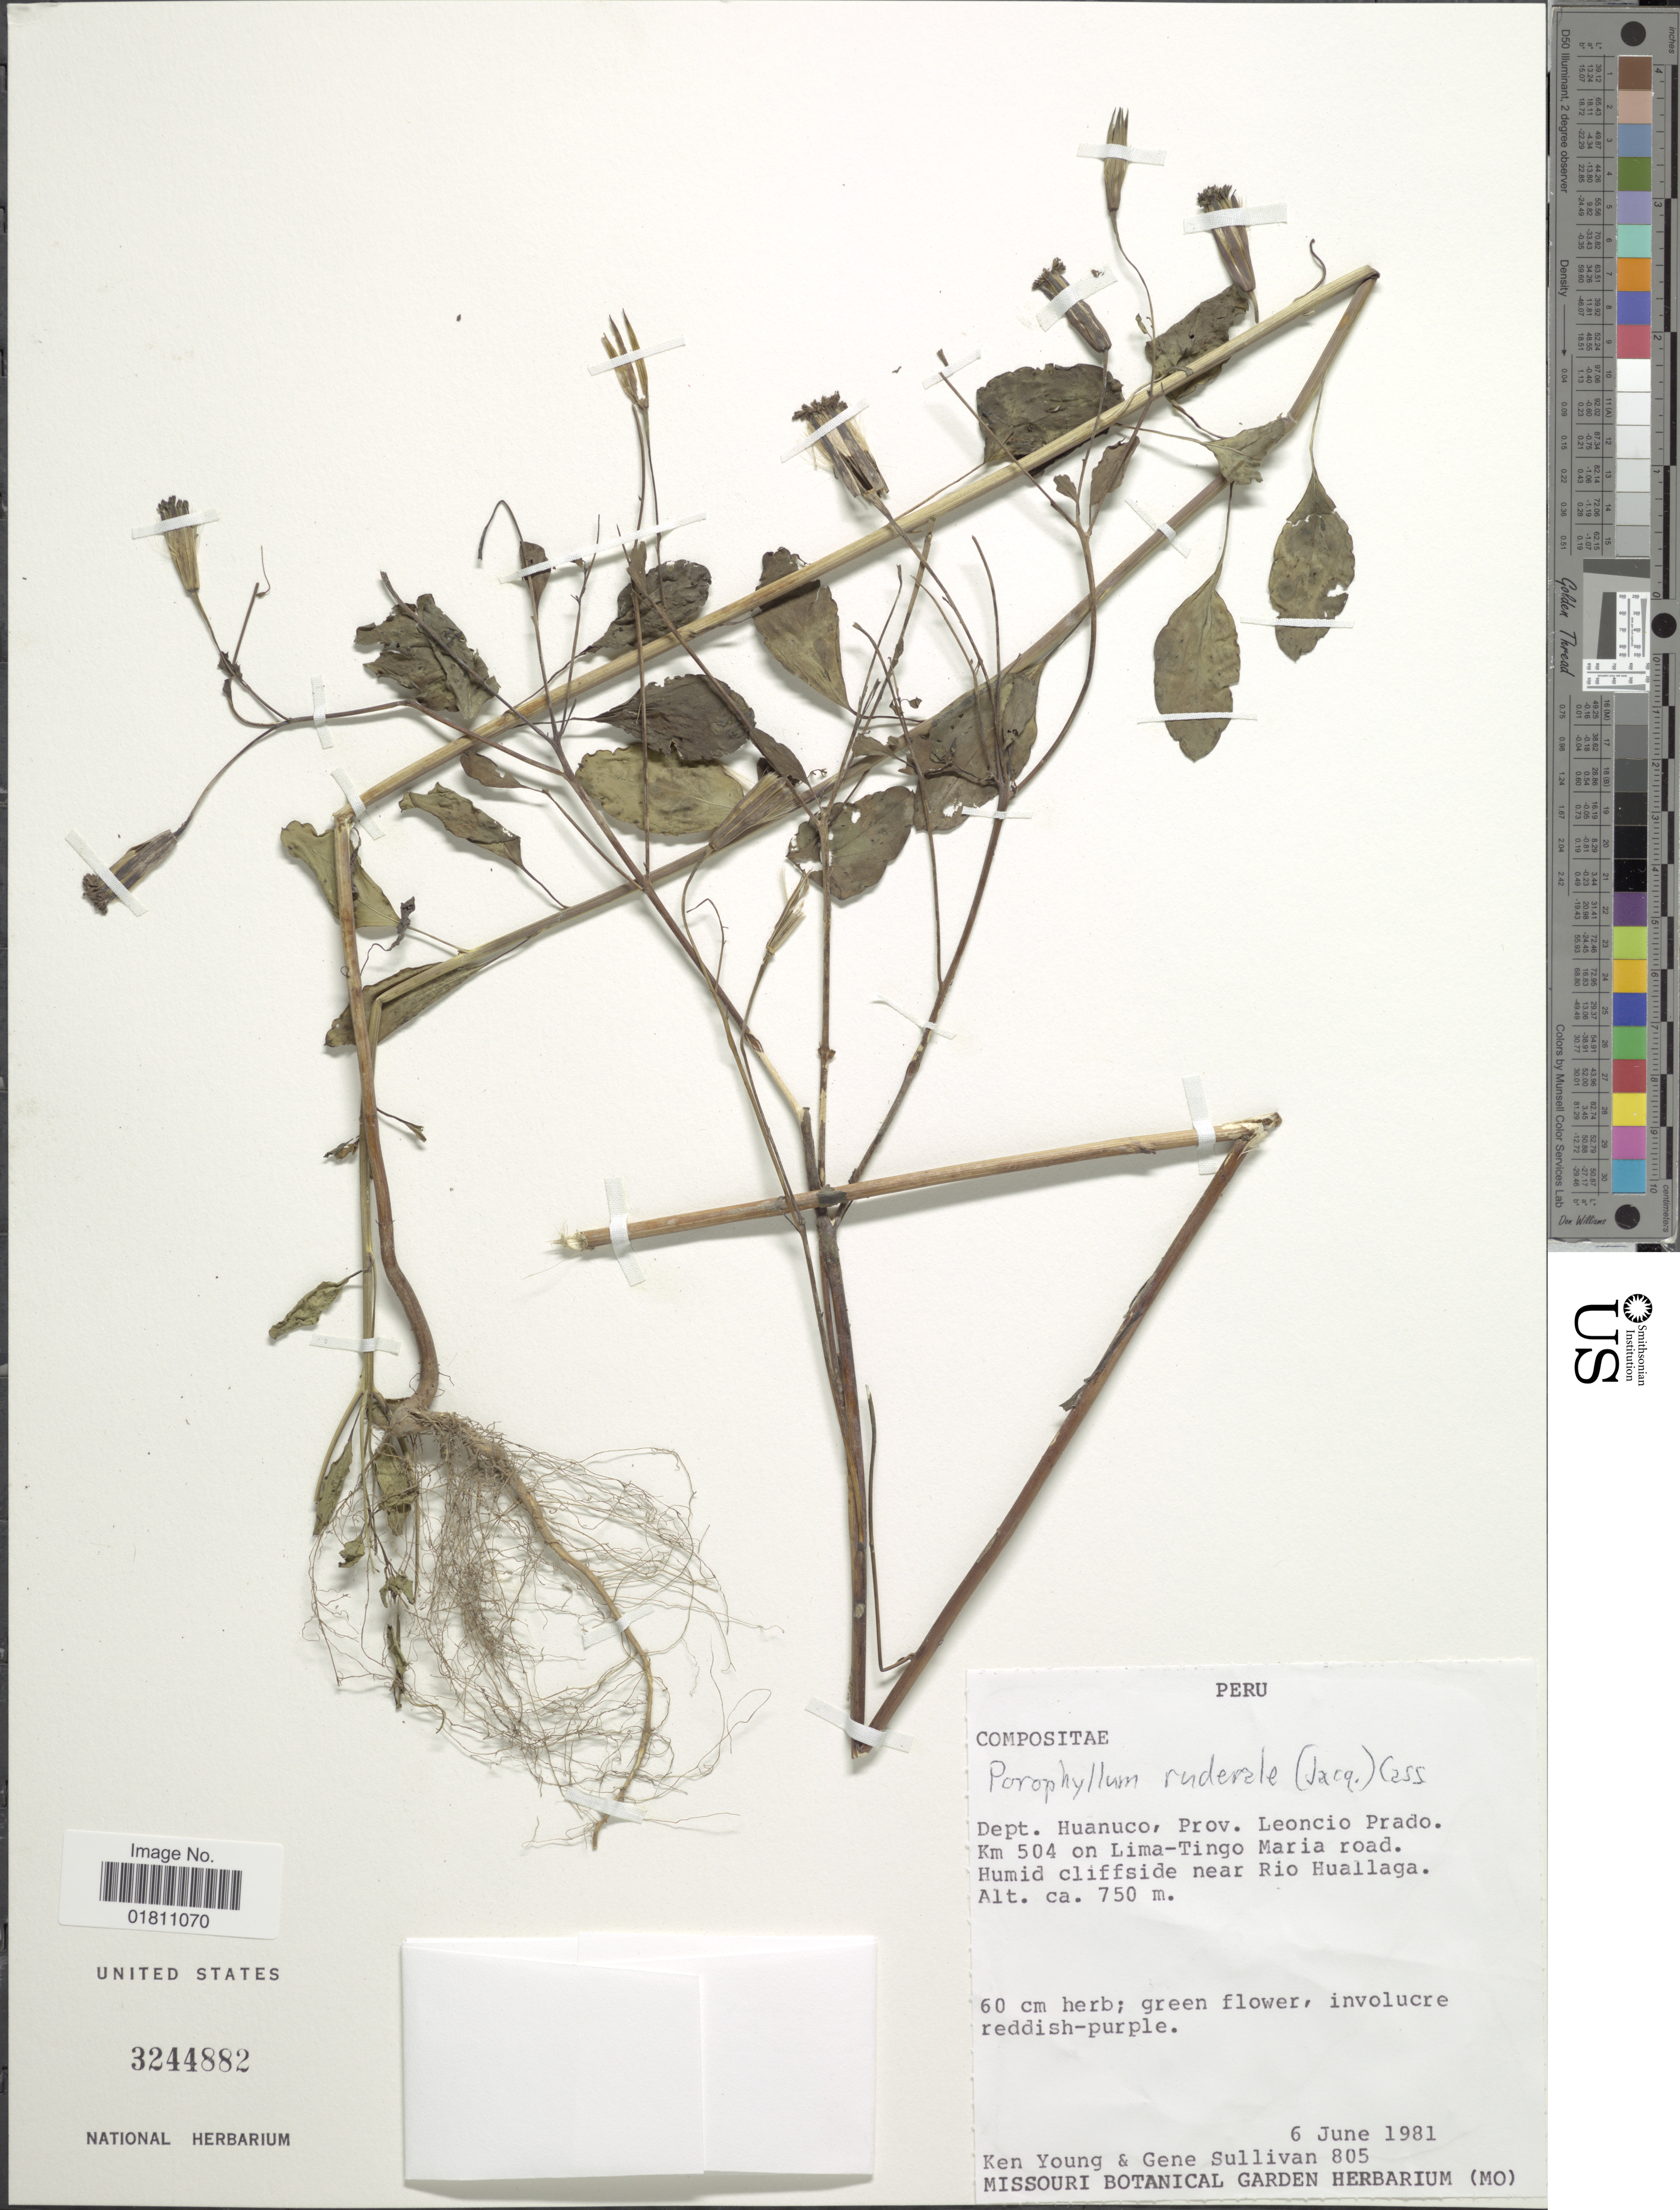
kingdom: Plantae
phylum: Tracheophyta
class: Magnoliopsida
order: Asterales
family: Asteraceae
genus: Porophyllum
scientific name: Porophyllum ruderale subsp. ruderale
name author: (Jacq.) Cass.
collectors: K. Young & G. Sullivan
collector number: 805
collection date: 1981-06-06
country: Peru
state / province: Huánuco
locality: Dept. Huanuco, Prov. Leoncio Prado. Km 504 on Lima-Tingo Maria road. Humid cliffside near Rio Huallaga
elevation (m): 750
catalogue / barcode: US 3244882